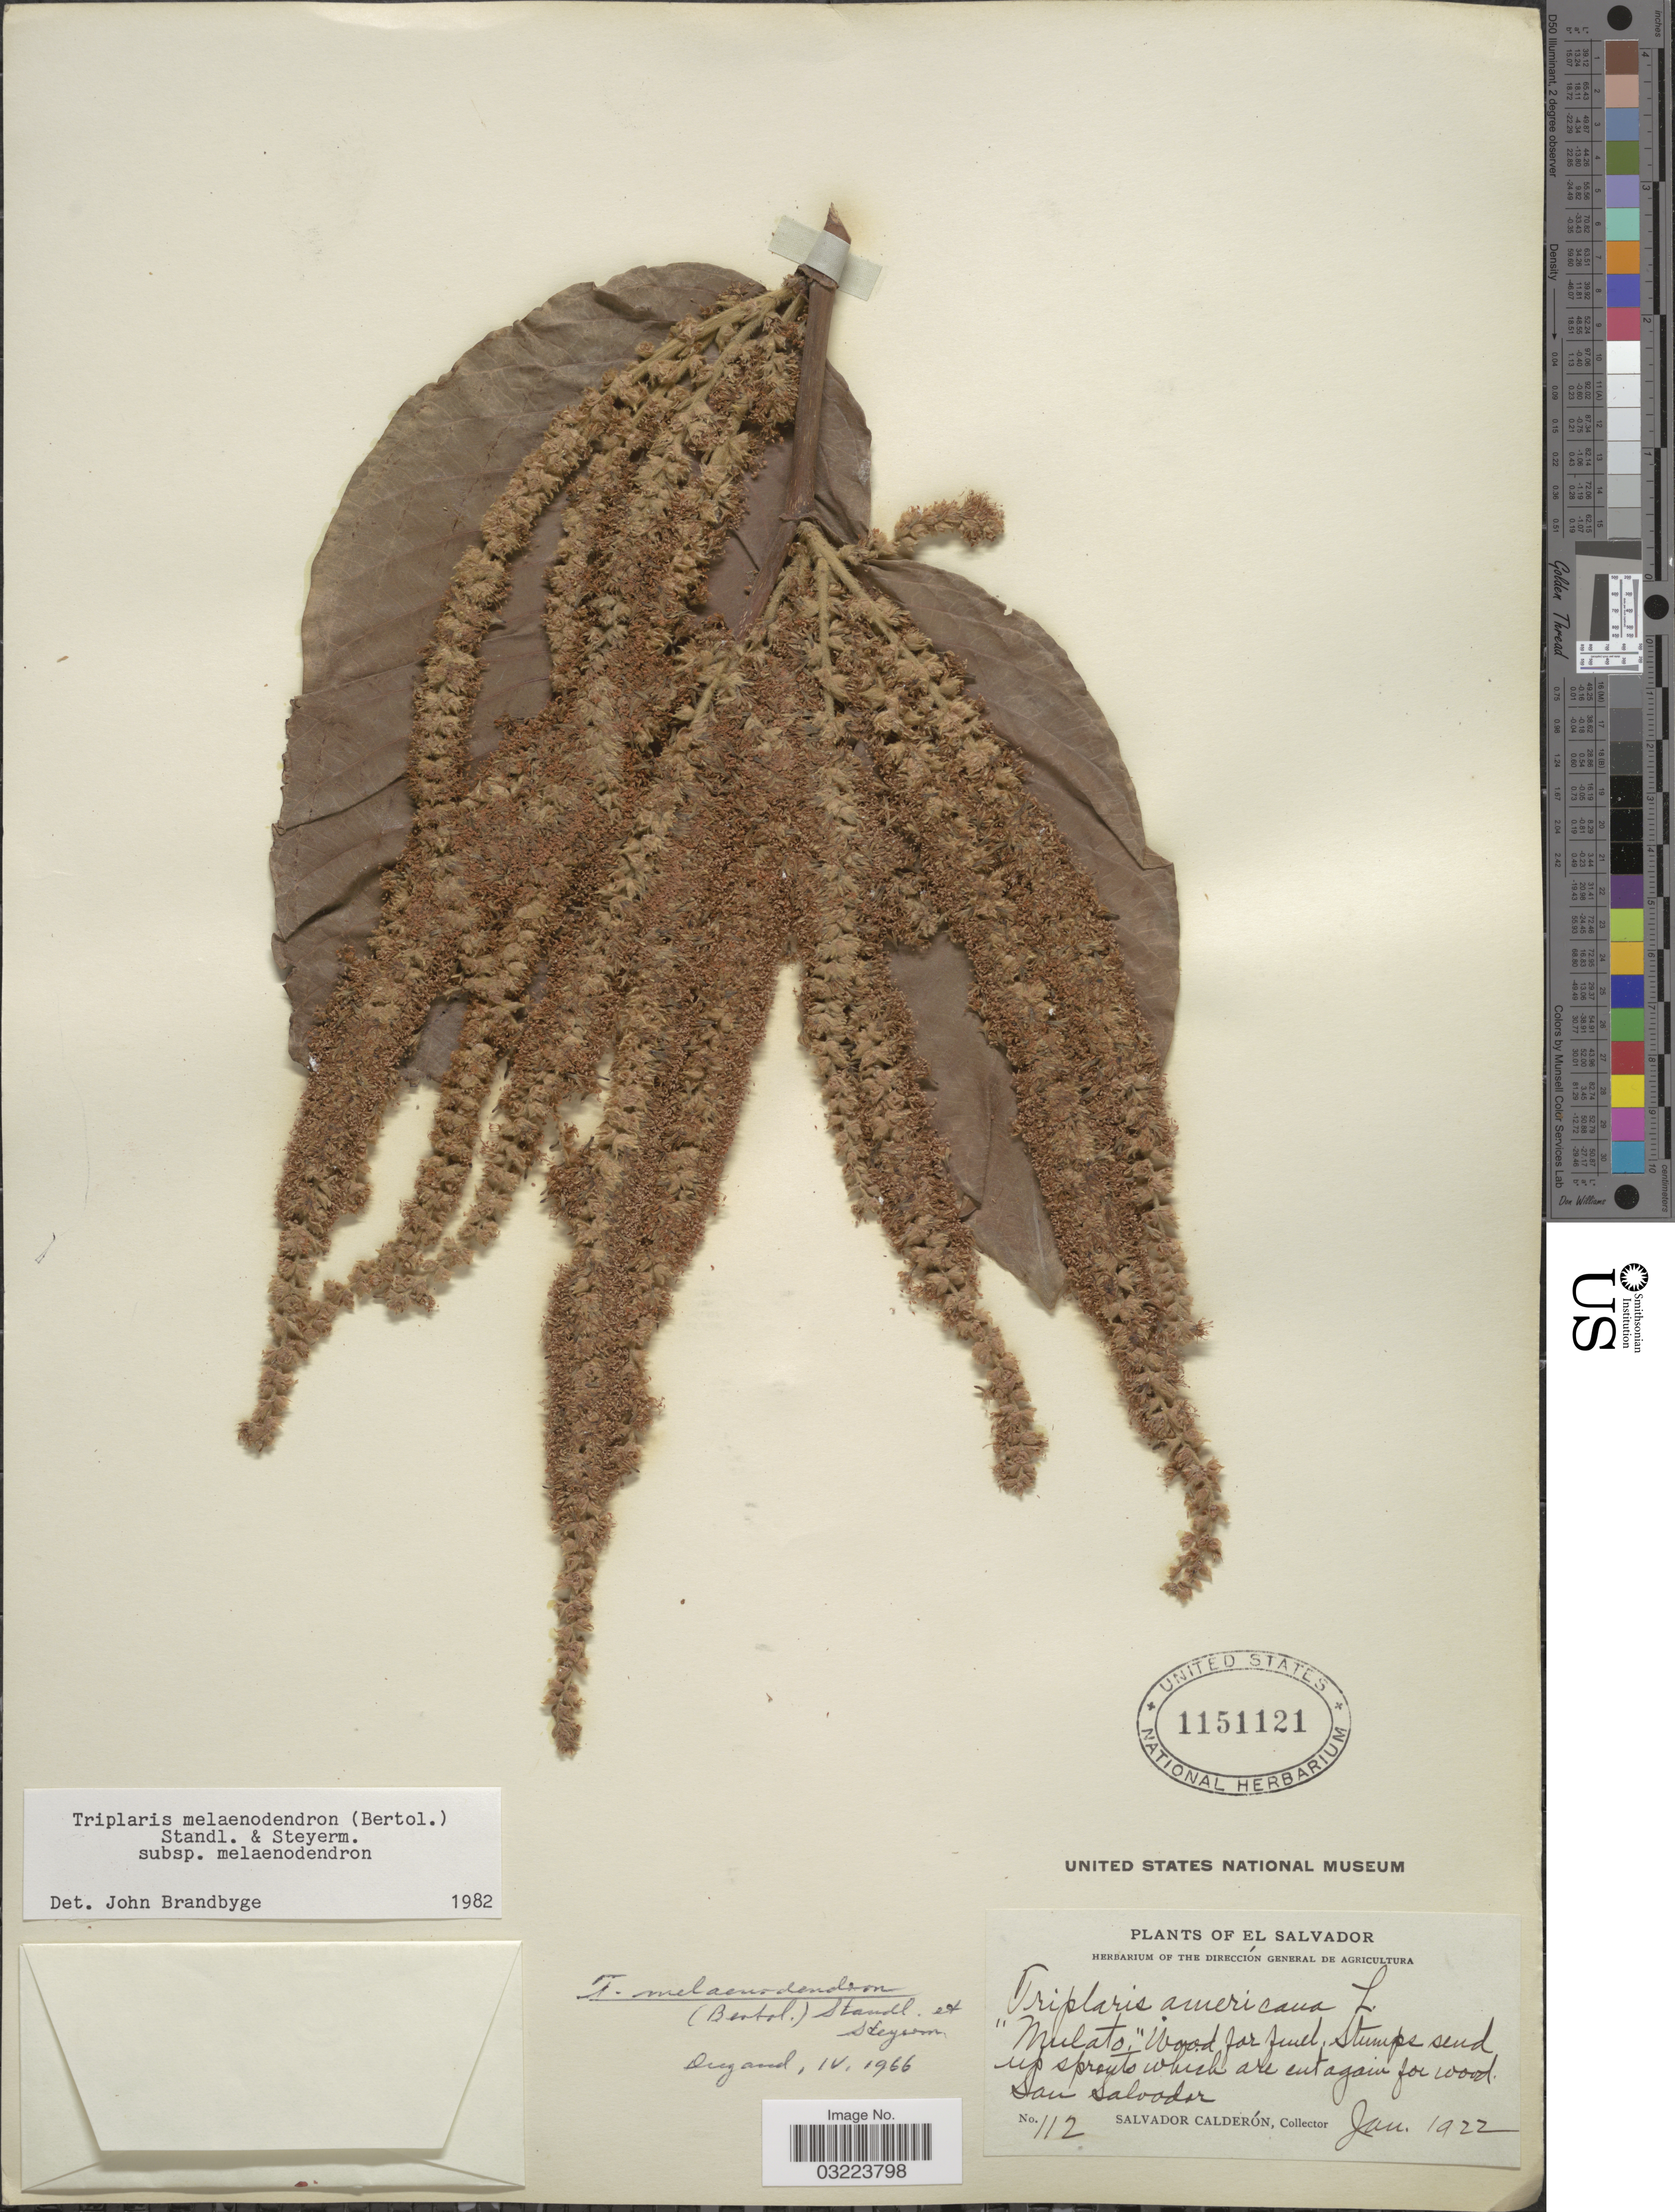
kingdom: Plantae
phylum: Tracheophyta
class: Magnoliopsida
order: Caryophyllales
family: Polygonaceae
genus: Triplaris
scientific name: Triplaris melaenodendron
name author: (Bertol.) Standl. & Steyerm.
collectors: S. Calderón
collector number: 112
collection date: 1922-01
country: El Salvador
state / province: San Salvador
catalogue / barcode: US 1151121